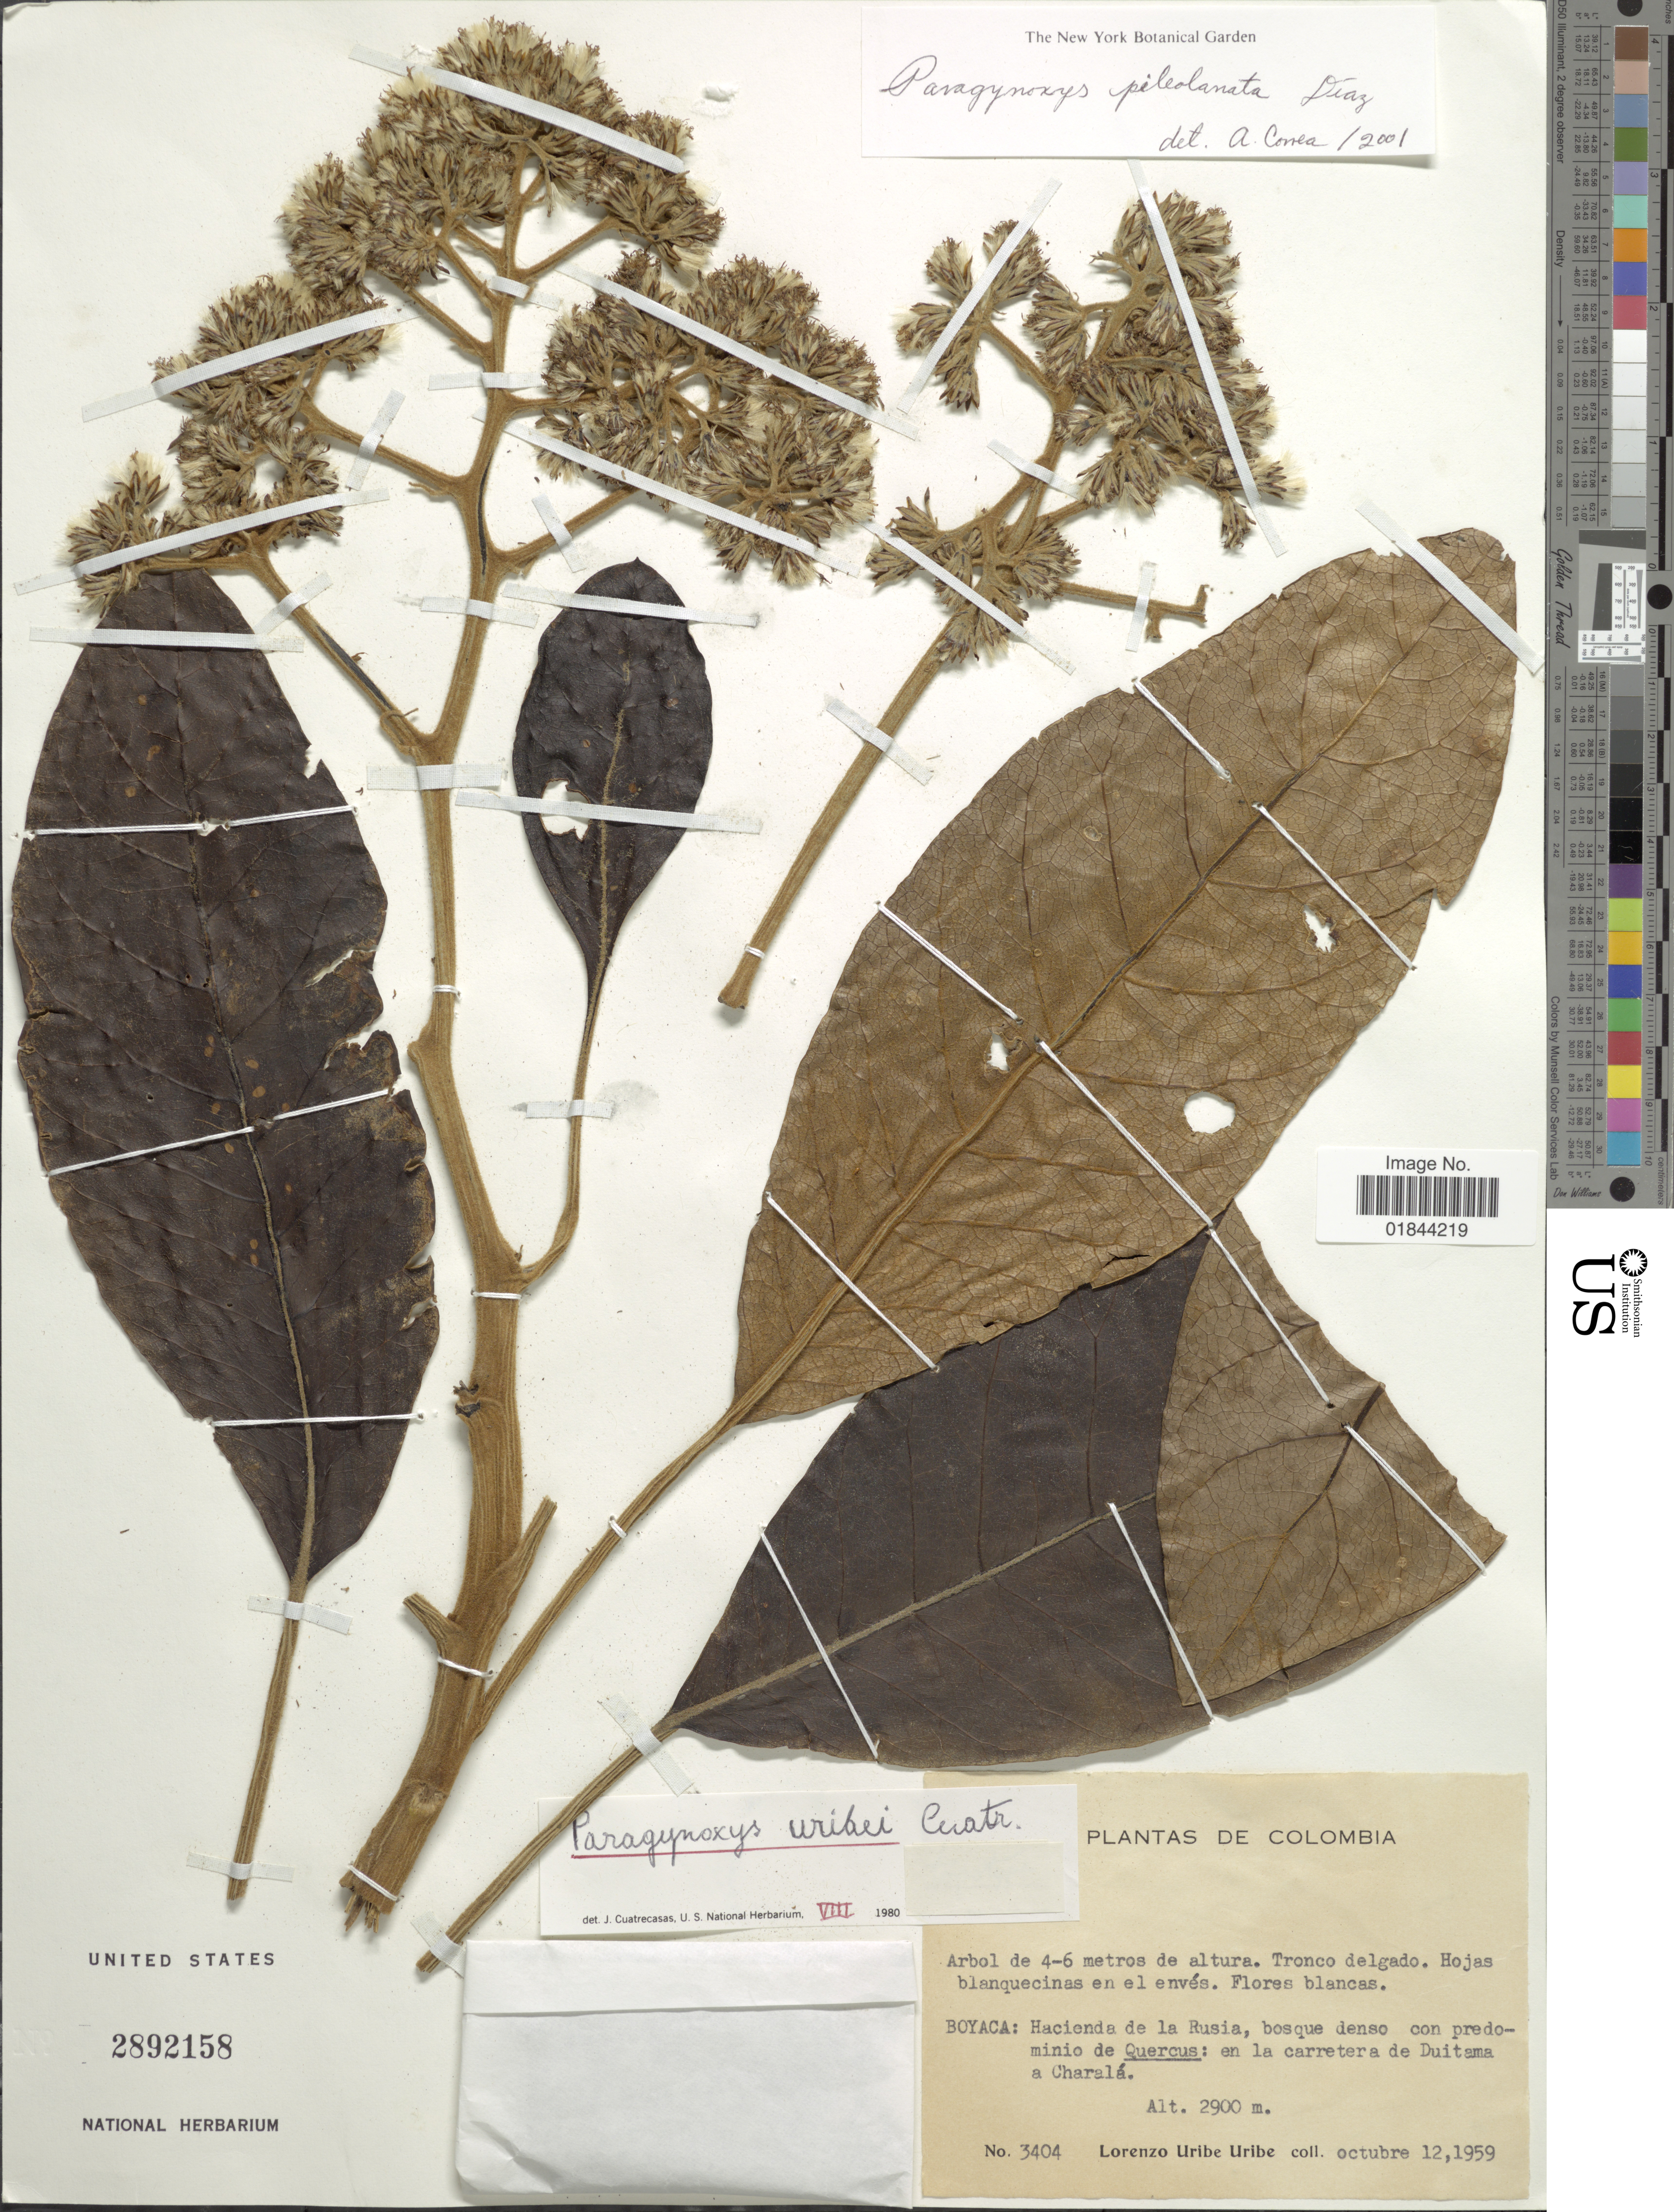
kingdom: Plantae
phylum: Tracheophyta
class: Magnoliopsida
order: Asterales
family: Asteraceae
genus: Paragynoxys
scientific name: Paragynoxys uribei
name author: Cuatrec.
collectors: L. Uribe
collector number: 3404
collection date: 1959-10-12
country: Colombia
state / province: Boyacá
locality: Hacienda de la Rusia, bosque denso con predominio de Quercus: en la carretera de Duitama a Charala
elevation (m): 2900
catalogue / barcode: US 2892158